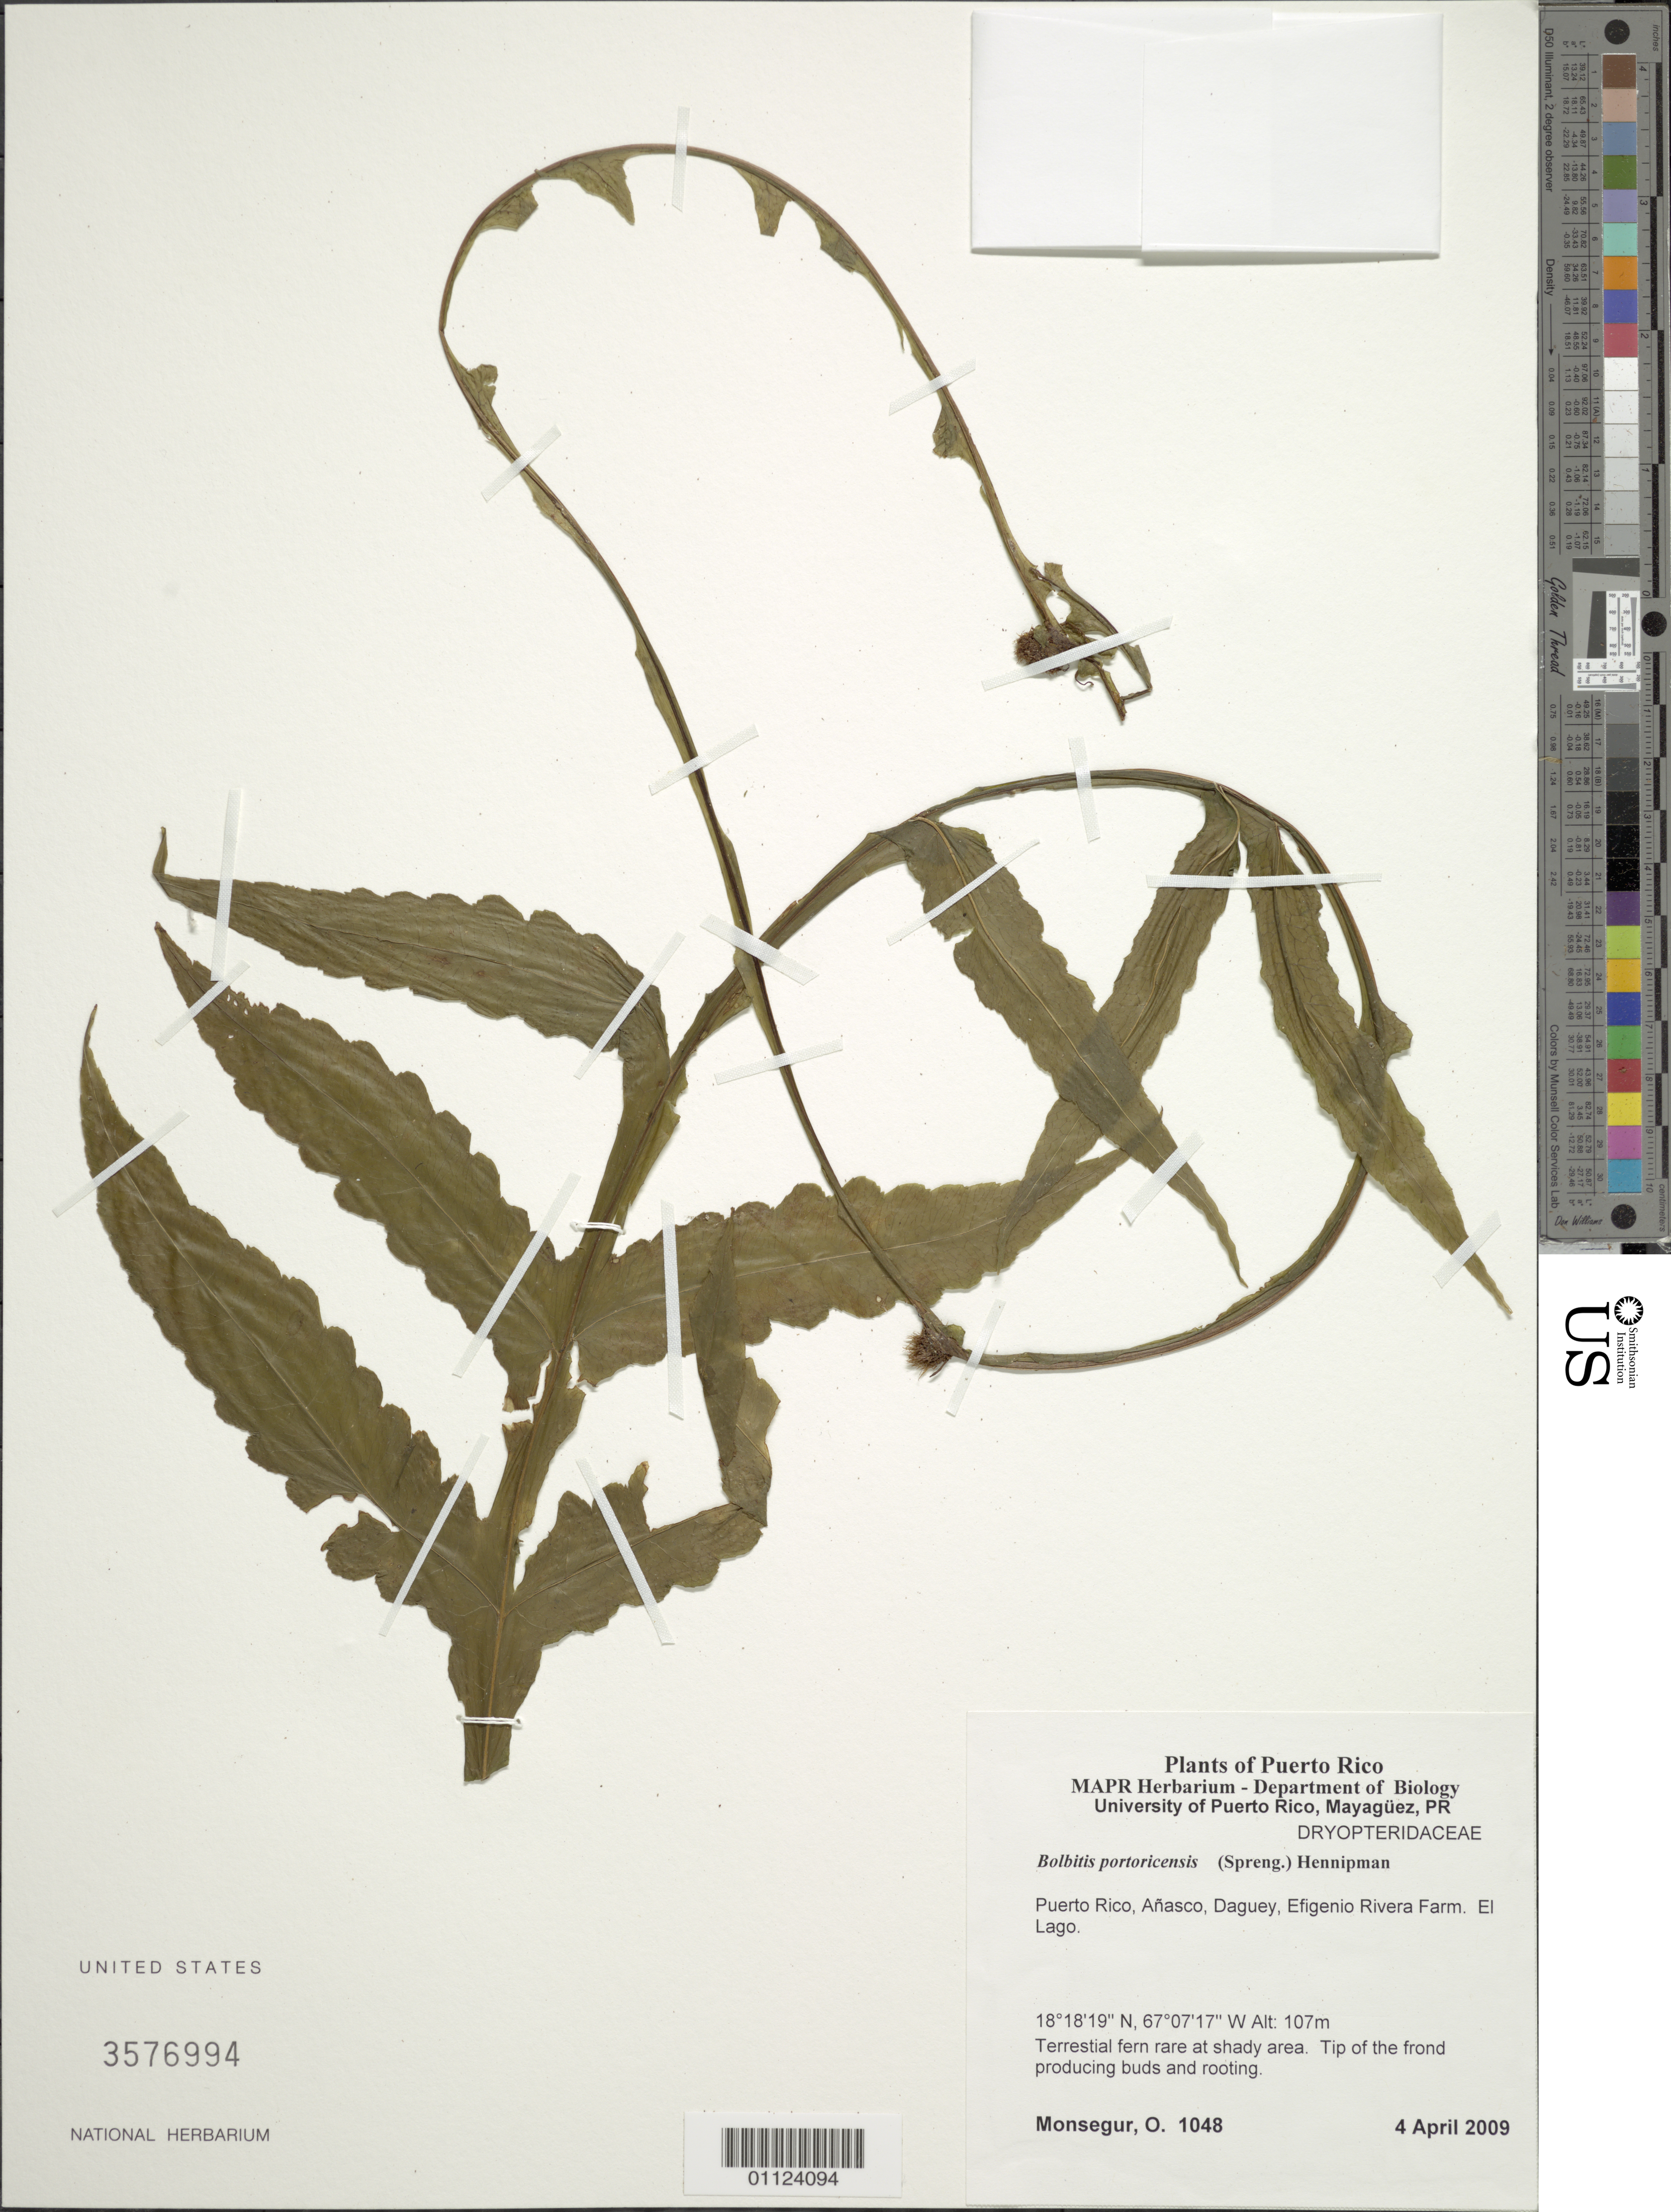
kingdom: Plantae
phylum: Tracheophyta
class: Polypodiopsida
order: Polypodiales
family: Dryopteridaceae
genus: Bolbitis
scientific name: Bolbitis portoricensis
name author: (Spreng.) Hennipman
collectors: O. Monsegur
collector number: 1048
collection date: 2009-04-04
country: Puerto Rico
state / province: Añasco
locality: Daguey, Efigenio Rivera Farm, El Lago.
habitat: Rare at shady area.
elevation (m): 107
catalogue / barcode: US 3576994